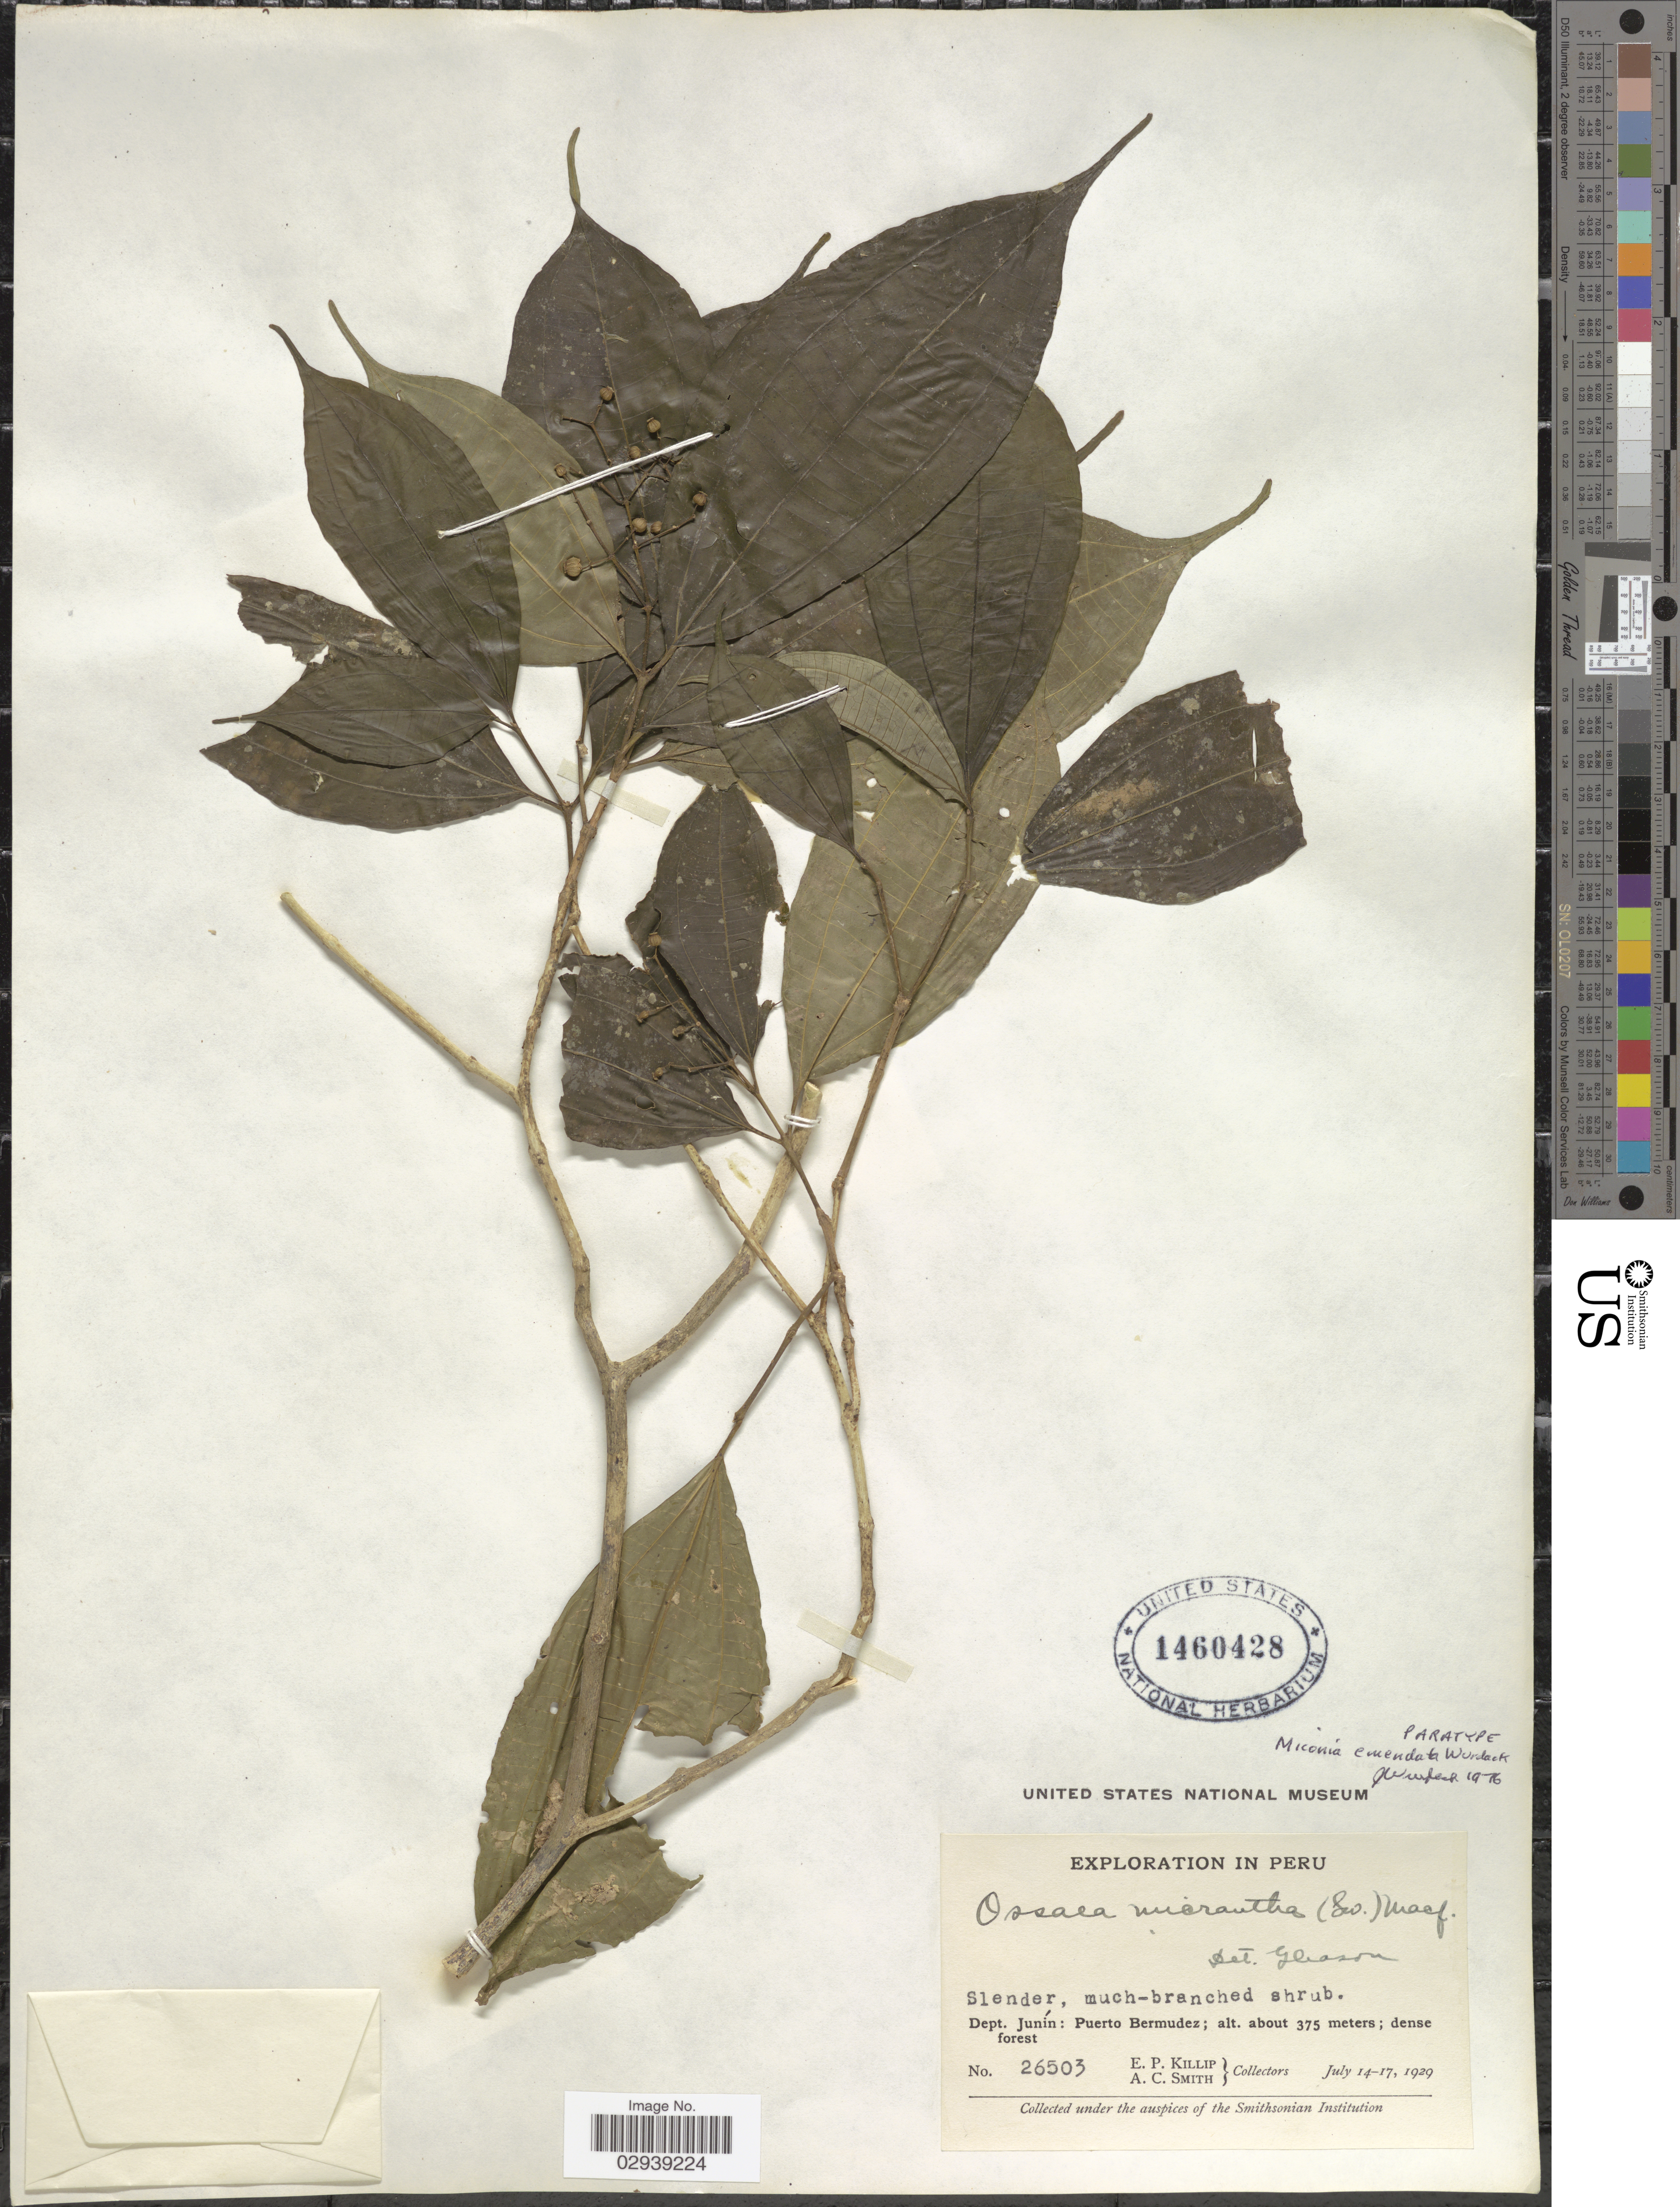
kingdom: Plantae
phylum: Tracheophyta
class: Magnoliopsida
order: Myrtales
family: Melastomataceae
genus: Miconia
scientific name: Miconia emendata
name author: Wurdack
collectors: E. P. Killip & A. C. Smith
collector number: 26503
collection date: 1929-07-14/1929-07-17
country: Peru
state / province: Junín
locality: Dept. Junín: Puerto Bermudez.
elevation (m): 375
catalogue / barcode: US 1460428